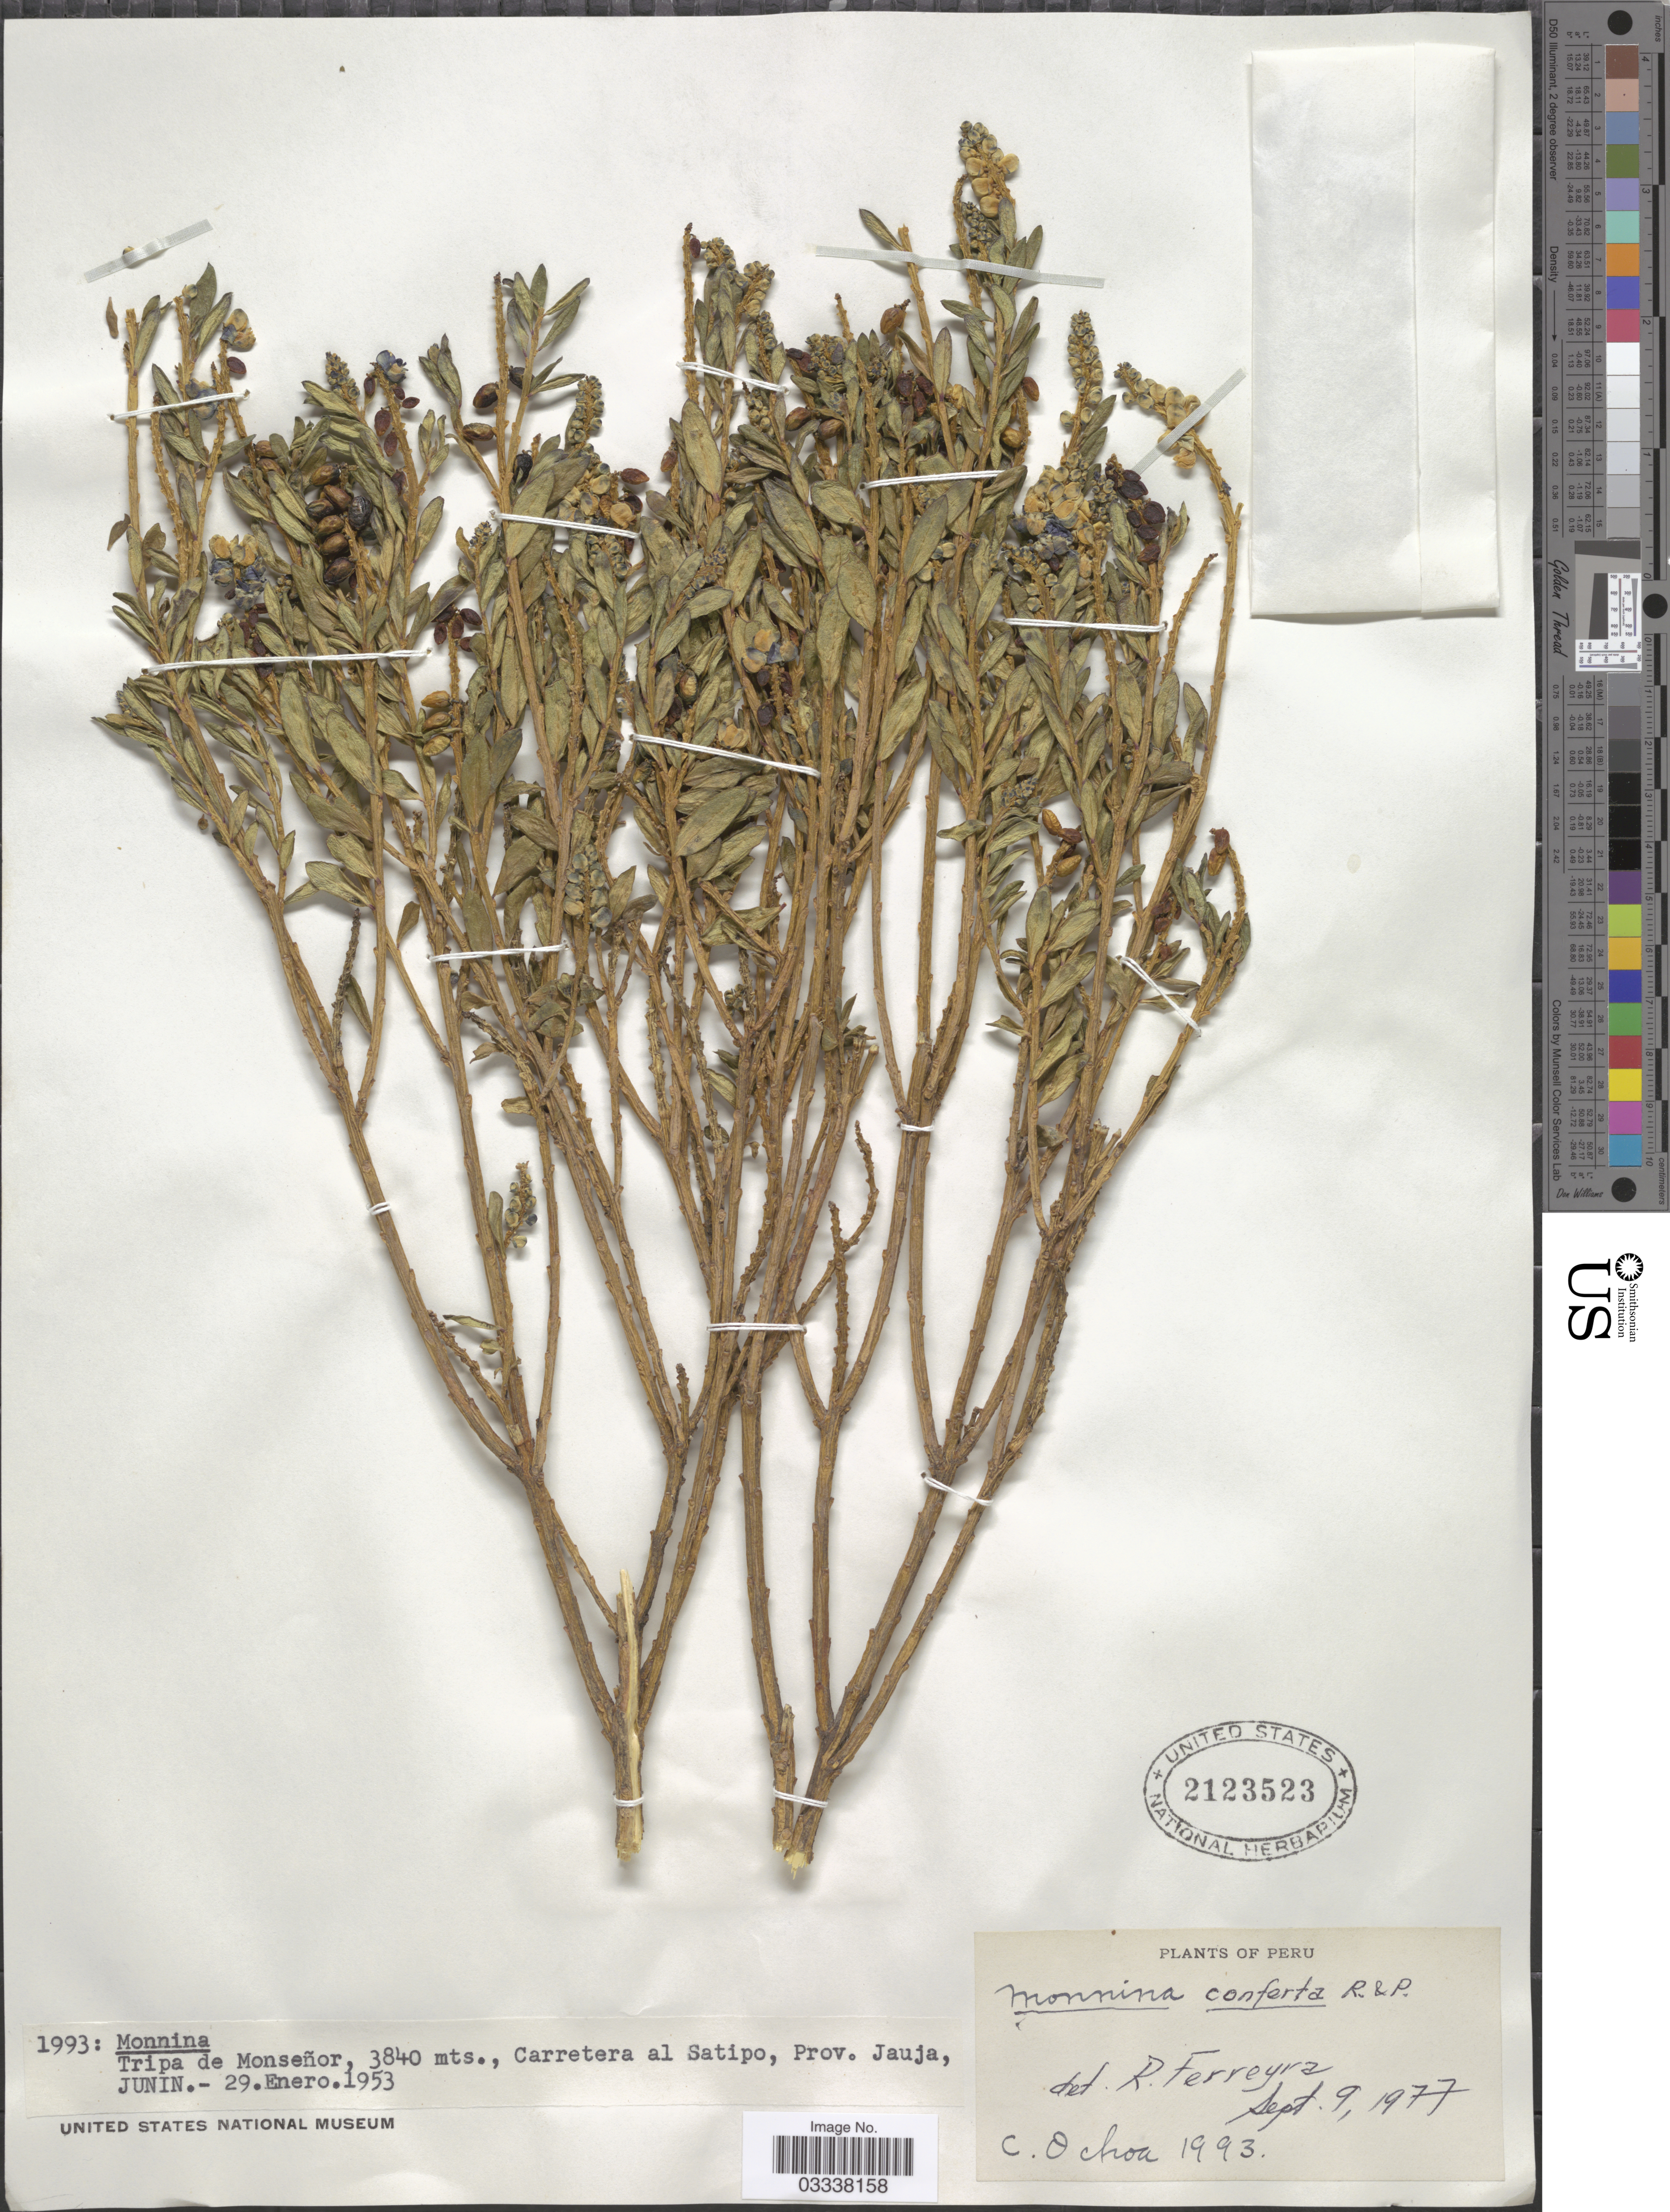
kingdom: Plantae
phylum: Tracheophyta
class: Magnoliopsida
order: Fabales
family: Polygalaceae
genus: Monnina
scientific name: Monnina conferta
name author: Ruiz & Pav.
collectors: C. Ochoa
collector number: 1993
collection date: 1953-01-29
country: Peru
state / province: Junín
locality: Carretera al Satipo, Prov. Jauja.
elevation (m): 3840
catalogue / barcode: US 2123523